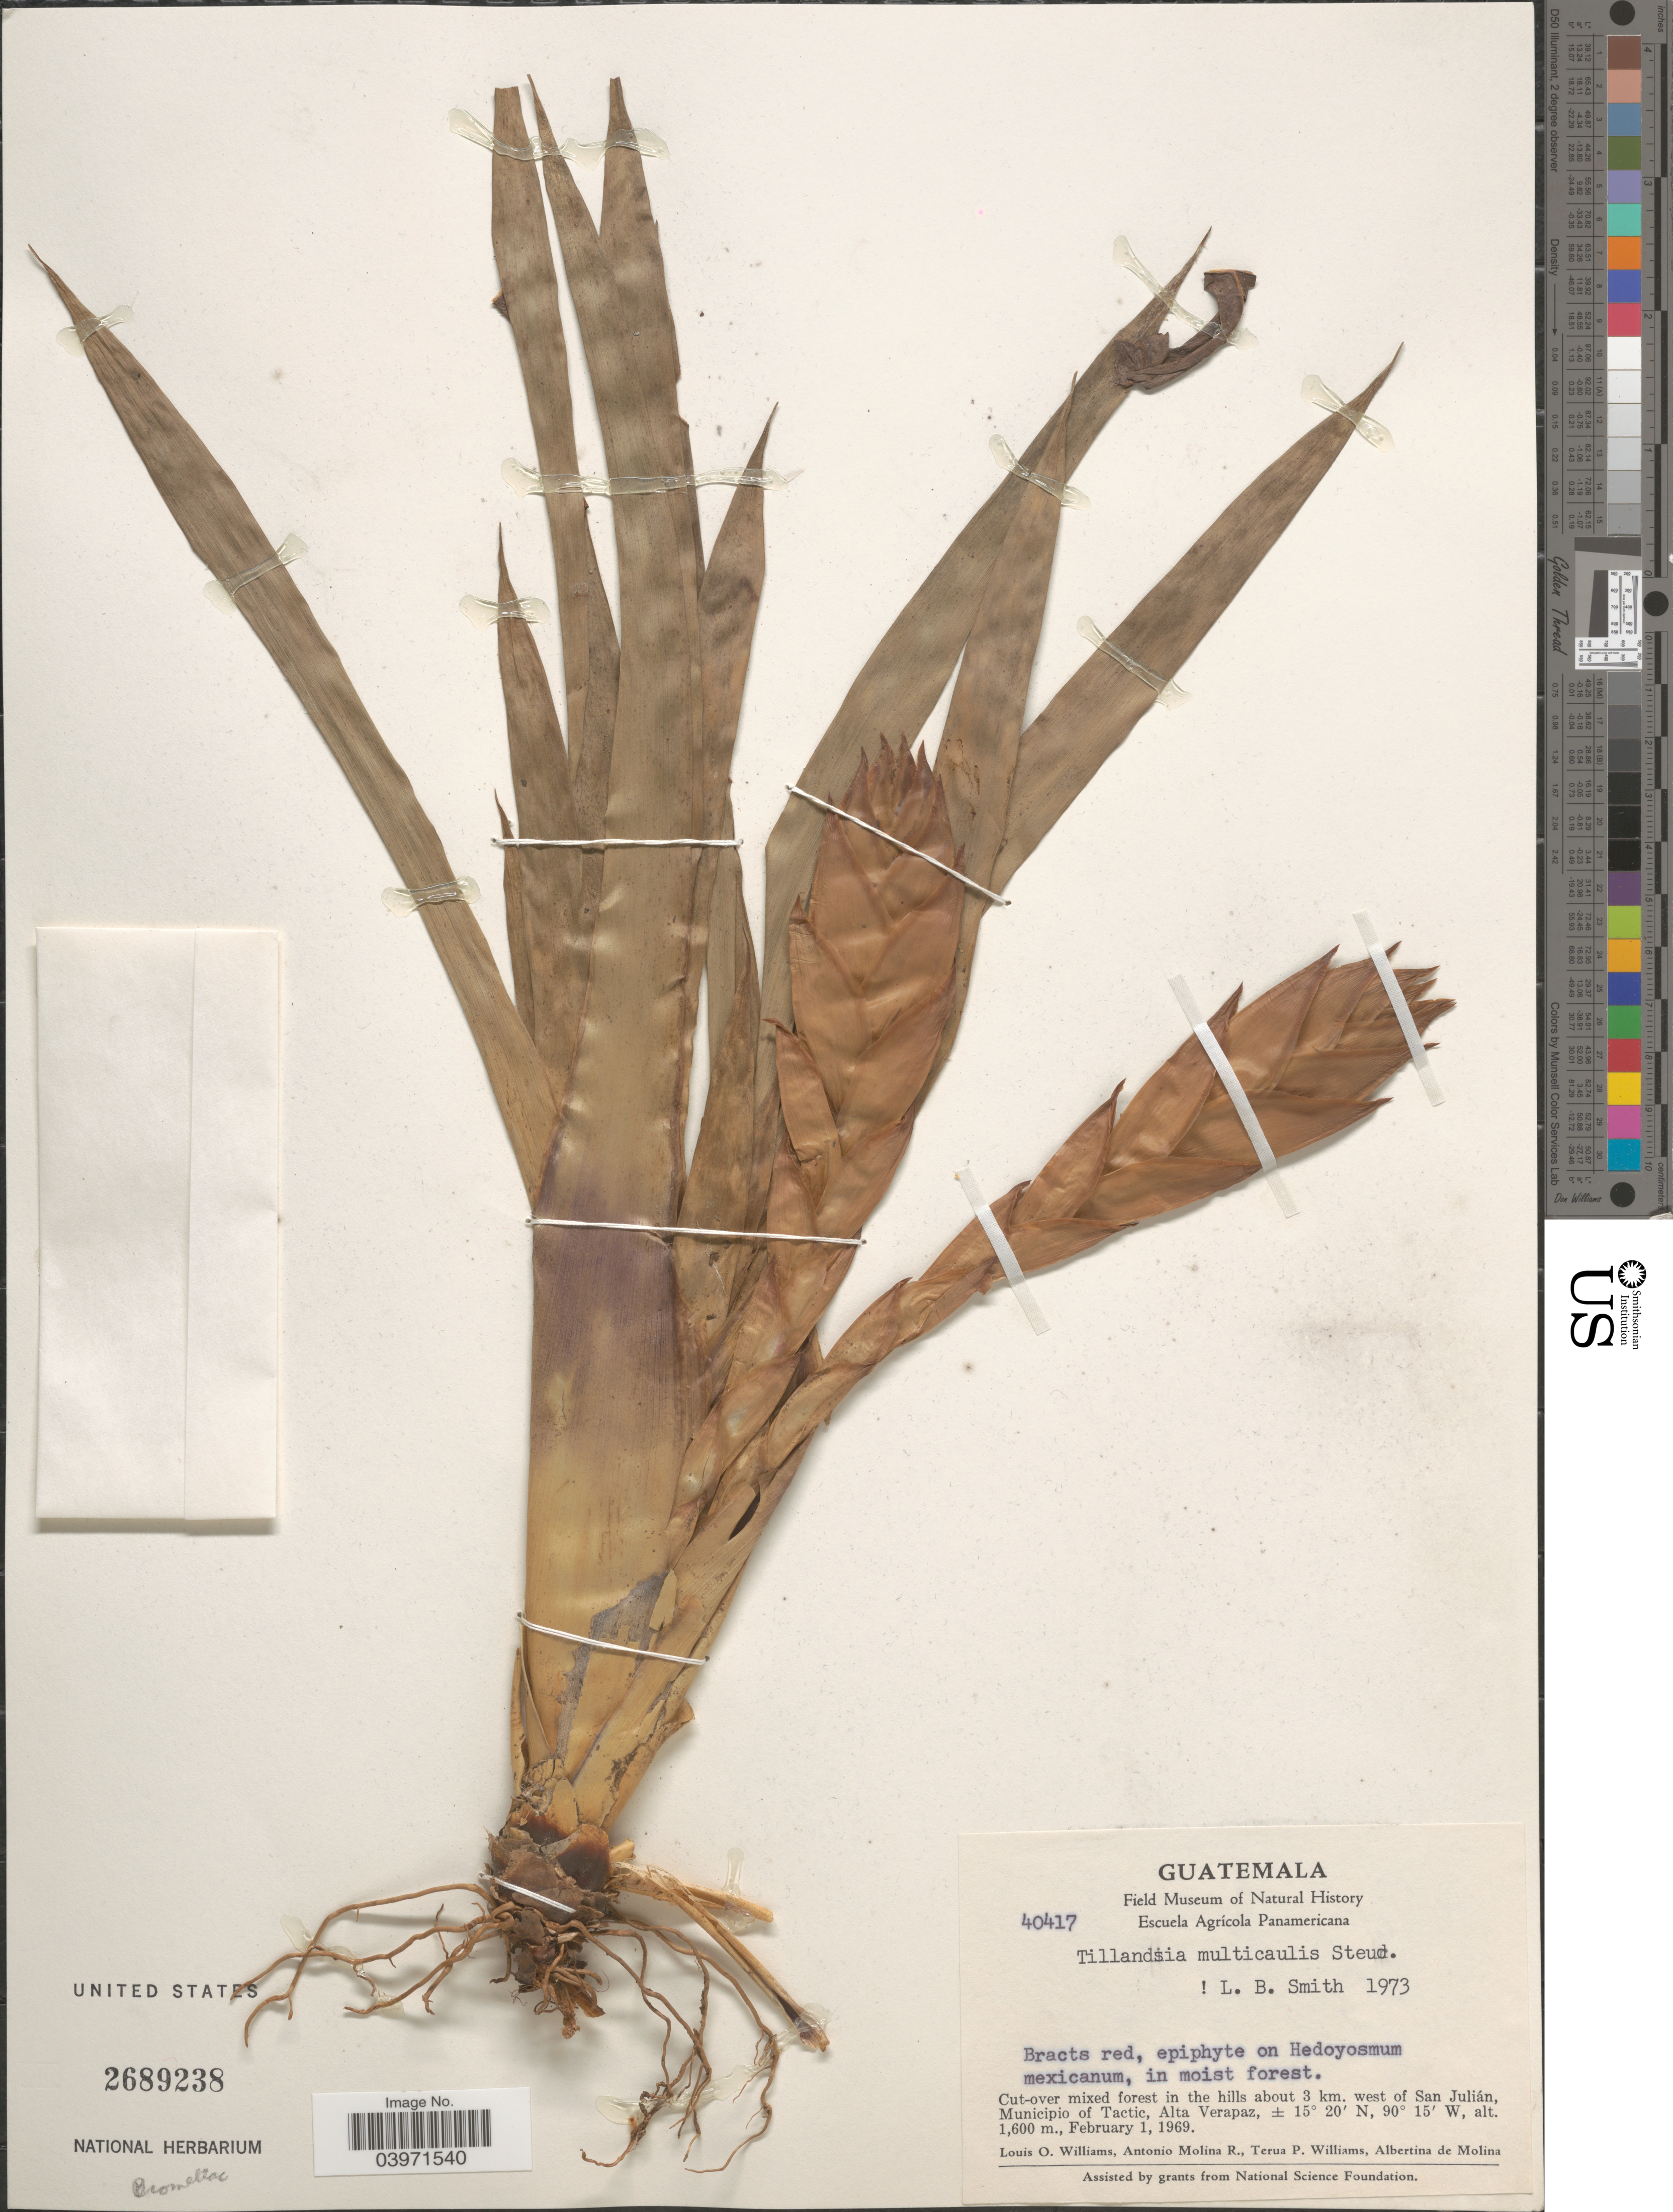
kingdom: Plantae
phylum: Tracheophyta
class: Liliopsida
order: Poales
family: Bromeliaceae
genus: Tillandsia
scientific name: Tillandsia multicaulis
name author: Steud.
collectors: L. O. Williams, A. Molina R., T. Williams & A. R. Molina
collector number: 40417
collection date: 1969-02-01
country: Guatemala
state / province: Alta Verapaz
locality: Cut-over mixed forest in the hills about 3 km. west of San Julián, Municipio of Tactic.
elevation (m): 1600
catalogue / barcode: US 2689238